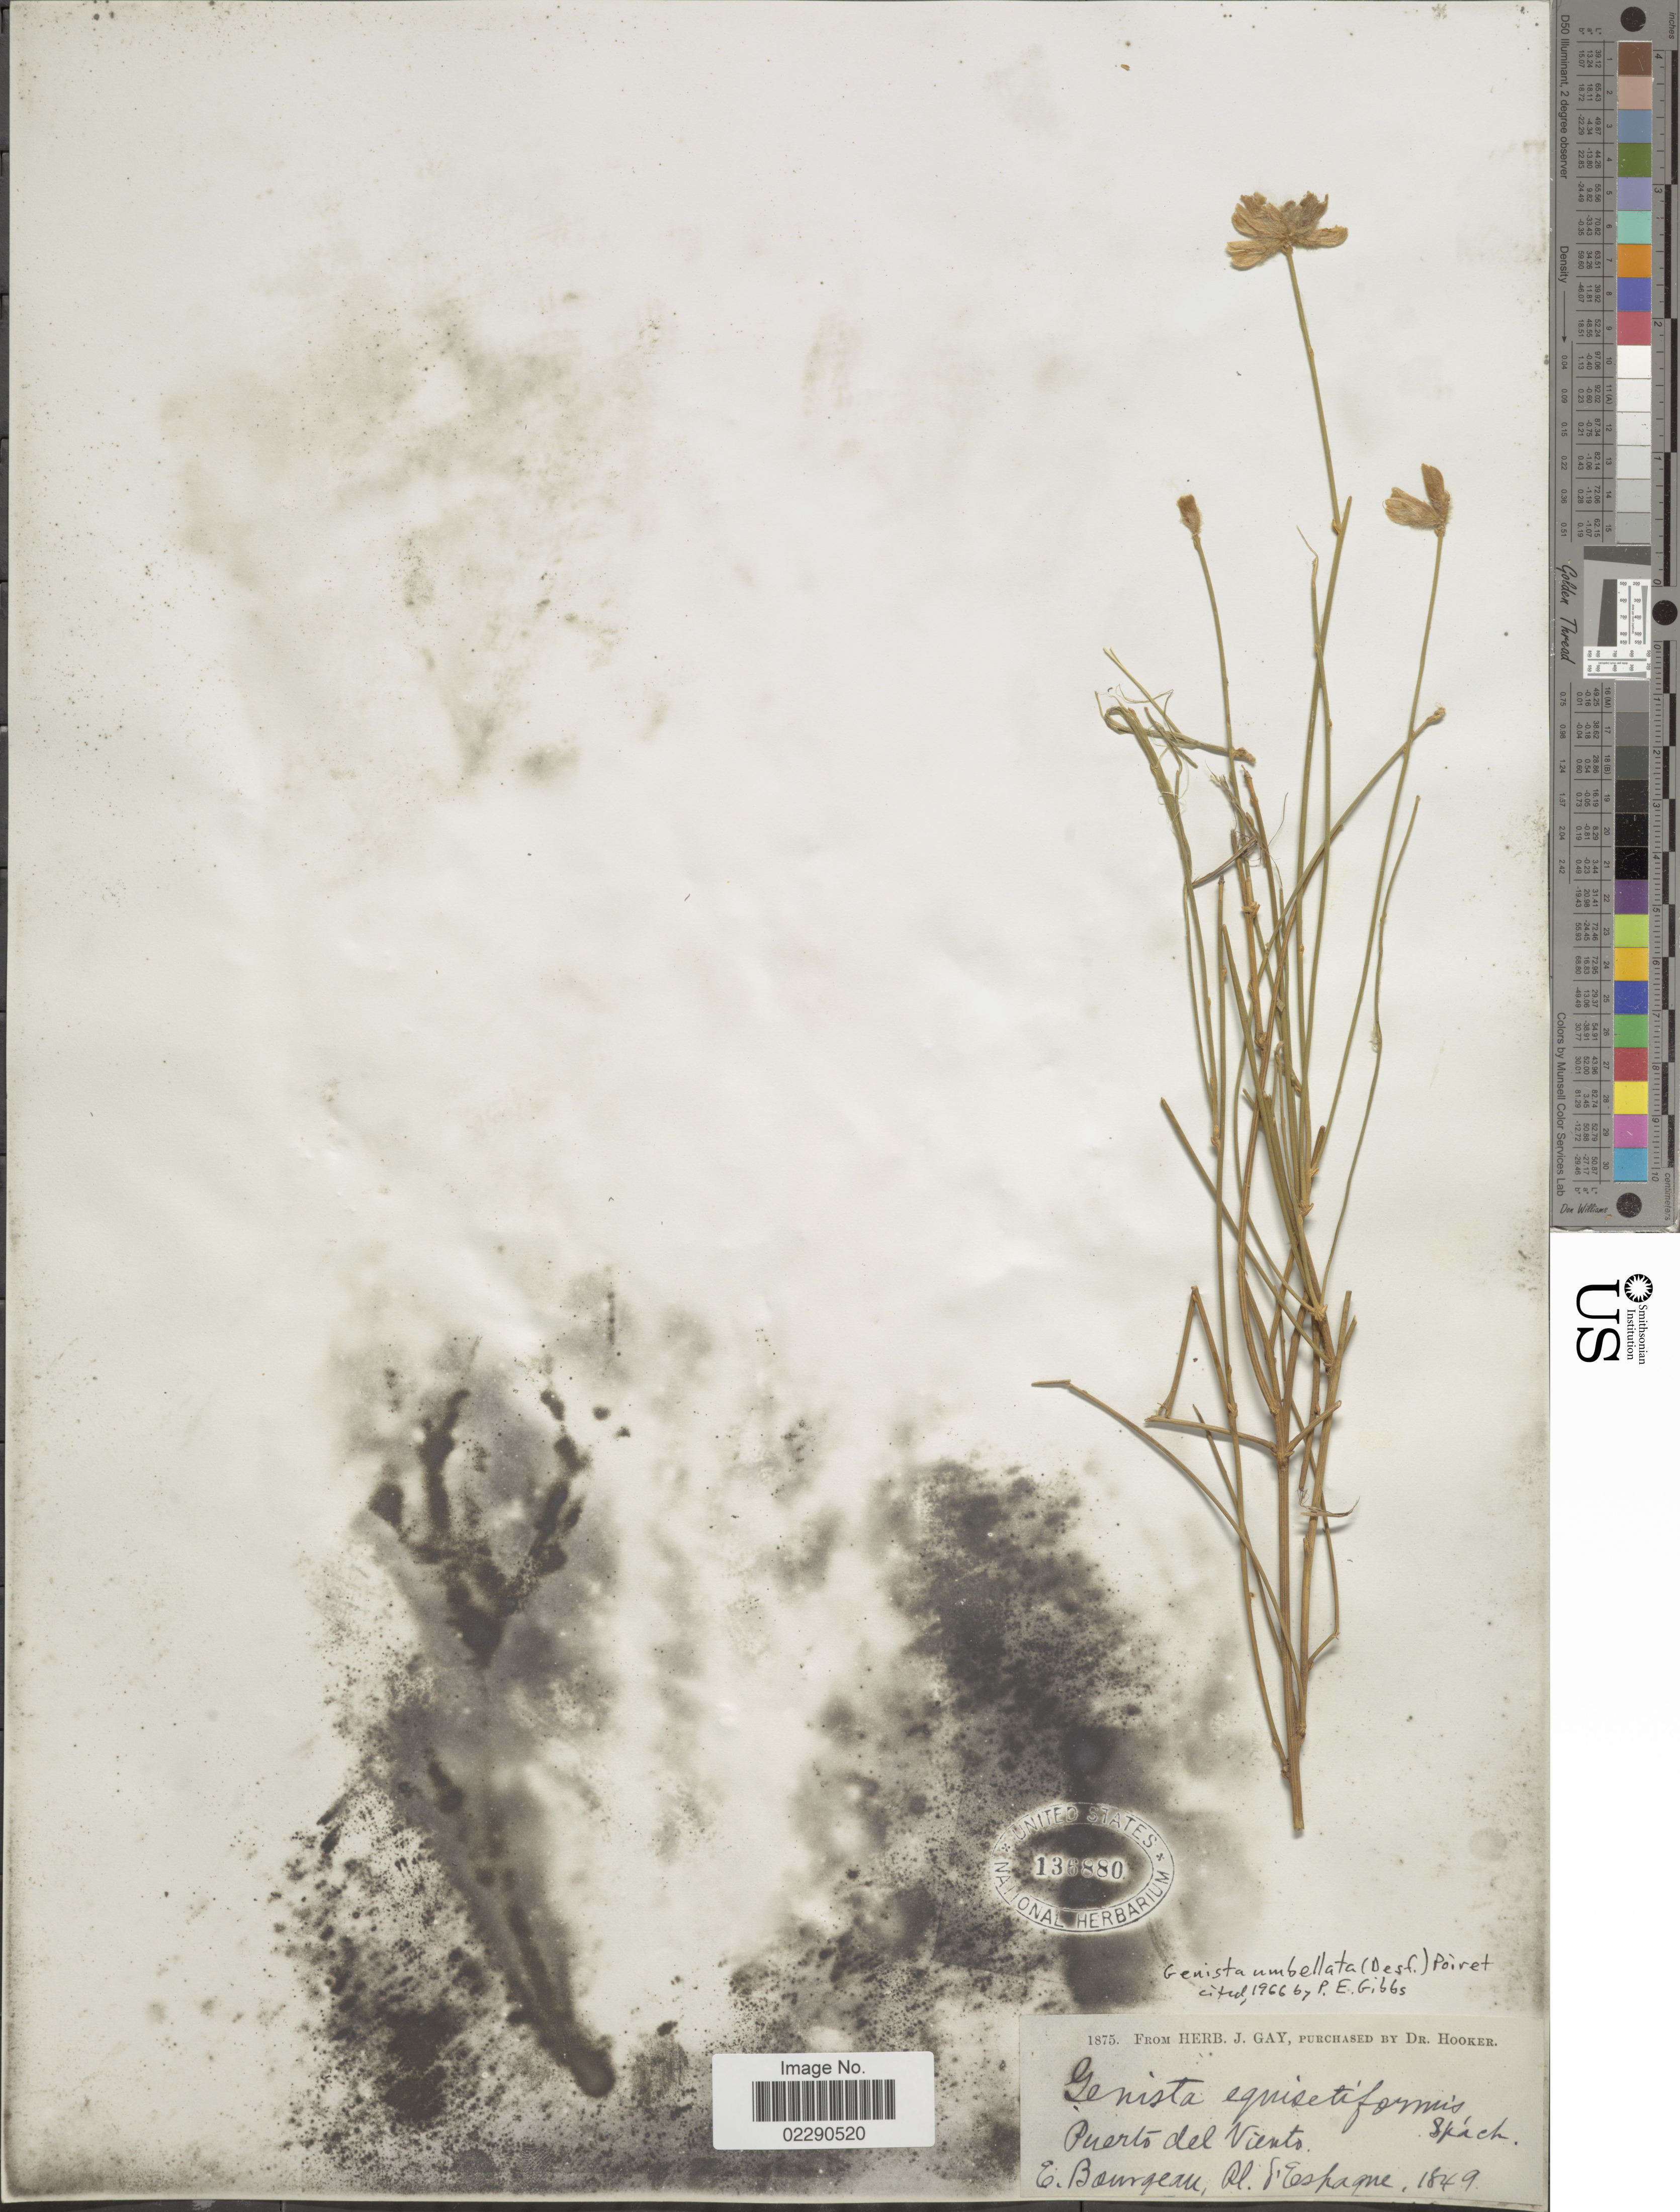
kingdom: Plantae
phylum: Tracheophyta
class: Magnoliopsida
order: Fabales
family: Fabaceae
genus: Genista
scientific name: Genista umbellata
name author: (L'Hér.) Poir.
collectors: E. Bourgeau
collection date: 1849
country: Spain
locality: Puerto del Viento, Espagne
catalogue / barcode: US 136880